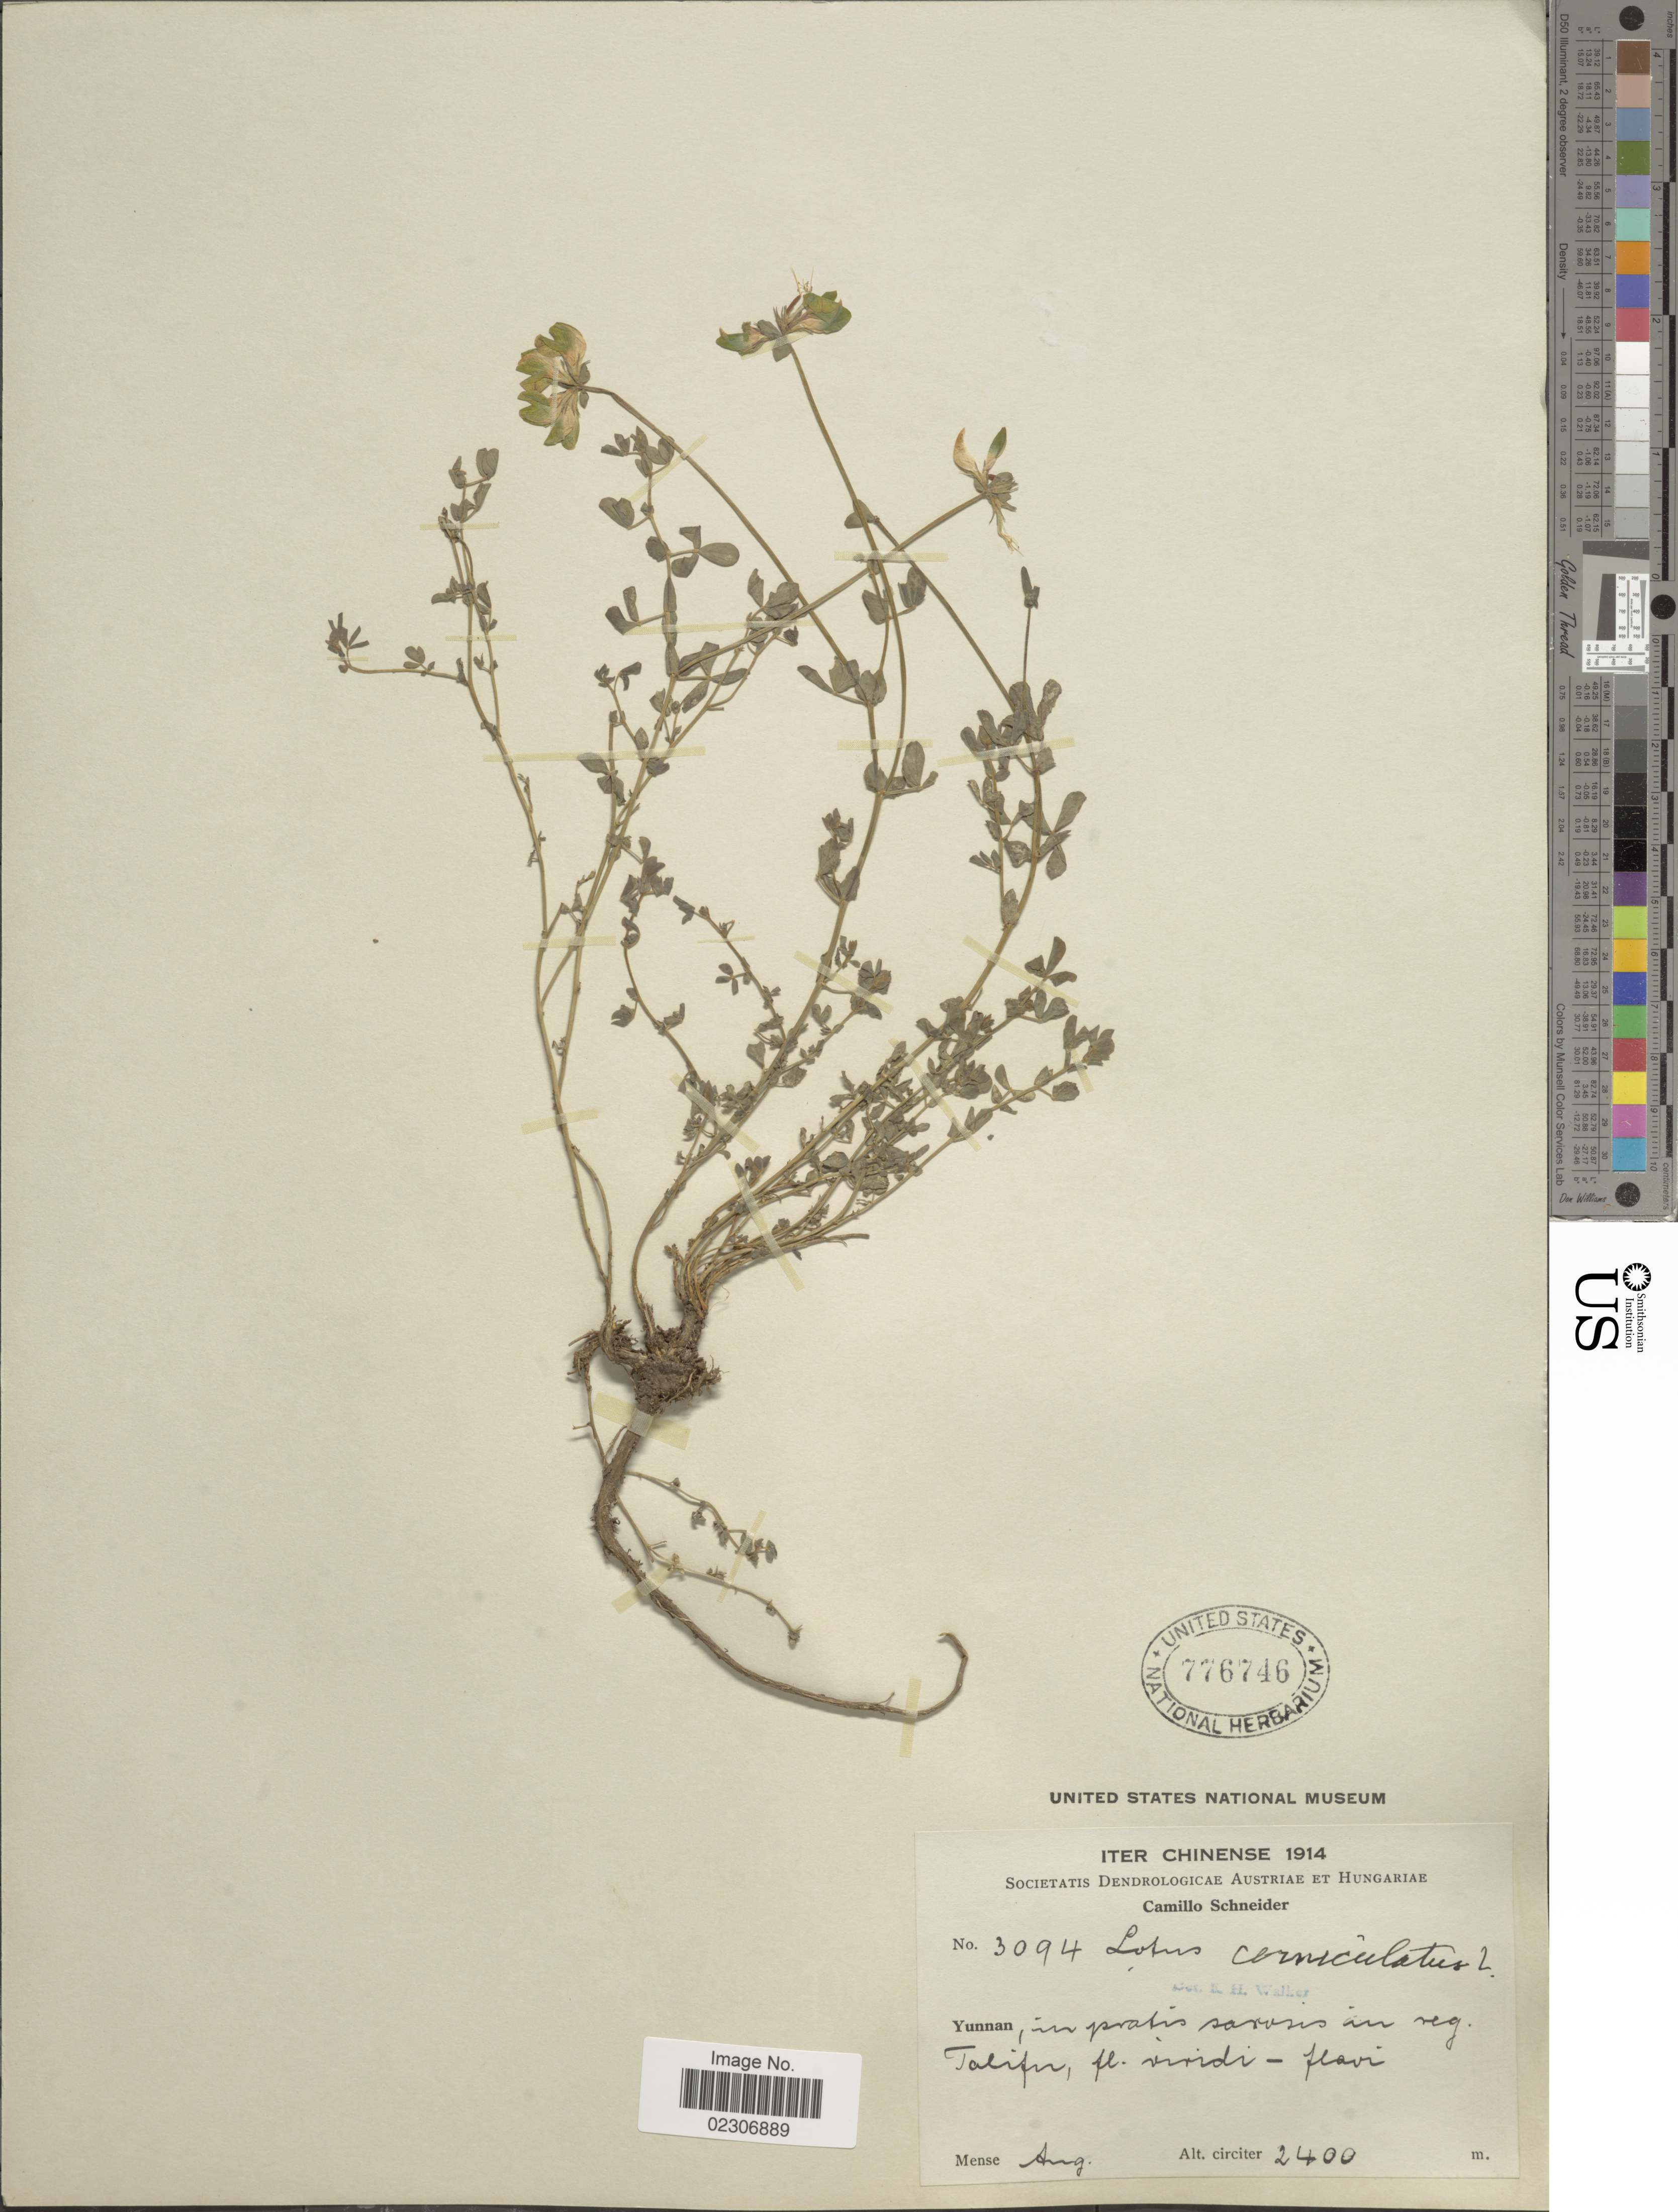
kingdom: Plantae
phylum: Tracheophyta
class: Magnoliopsida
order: Fabales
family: Fabaceae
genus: Lotus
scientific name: Lotus corniculatus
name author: L.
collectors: C. K. Schneider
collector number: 3094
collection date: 1914-08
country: China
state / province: Yunnan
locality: Yunnan, in pratis saxosis in reg talfin [interpreted].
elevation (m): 2400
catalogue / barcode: US 776746